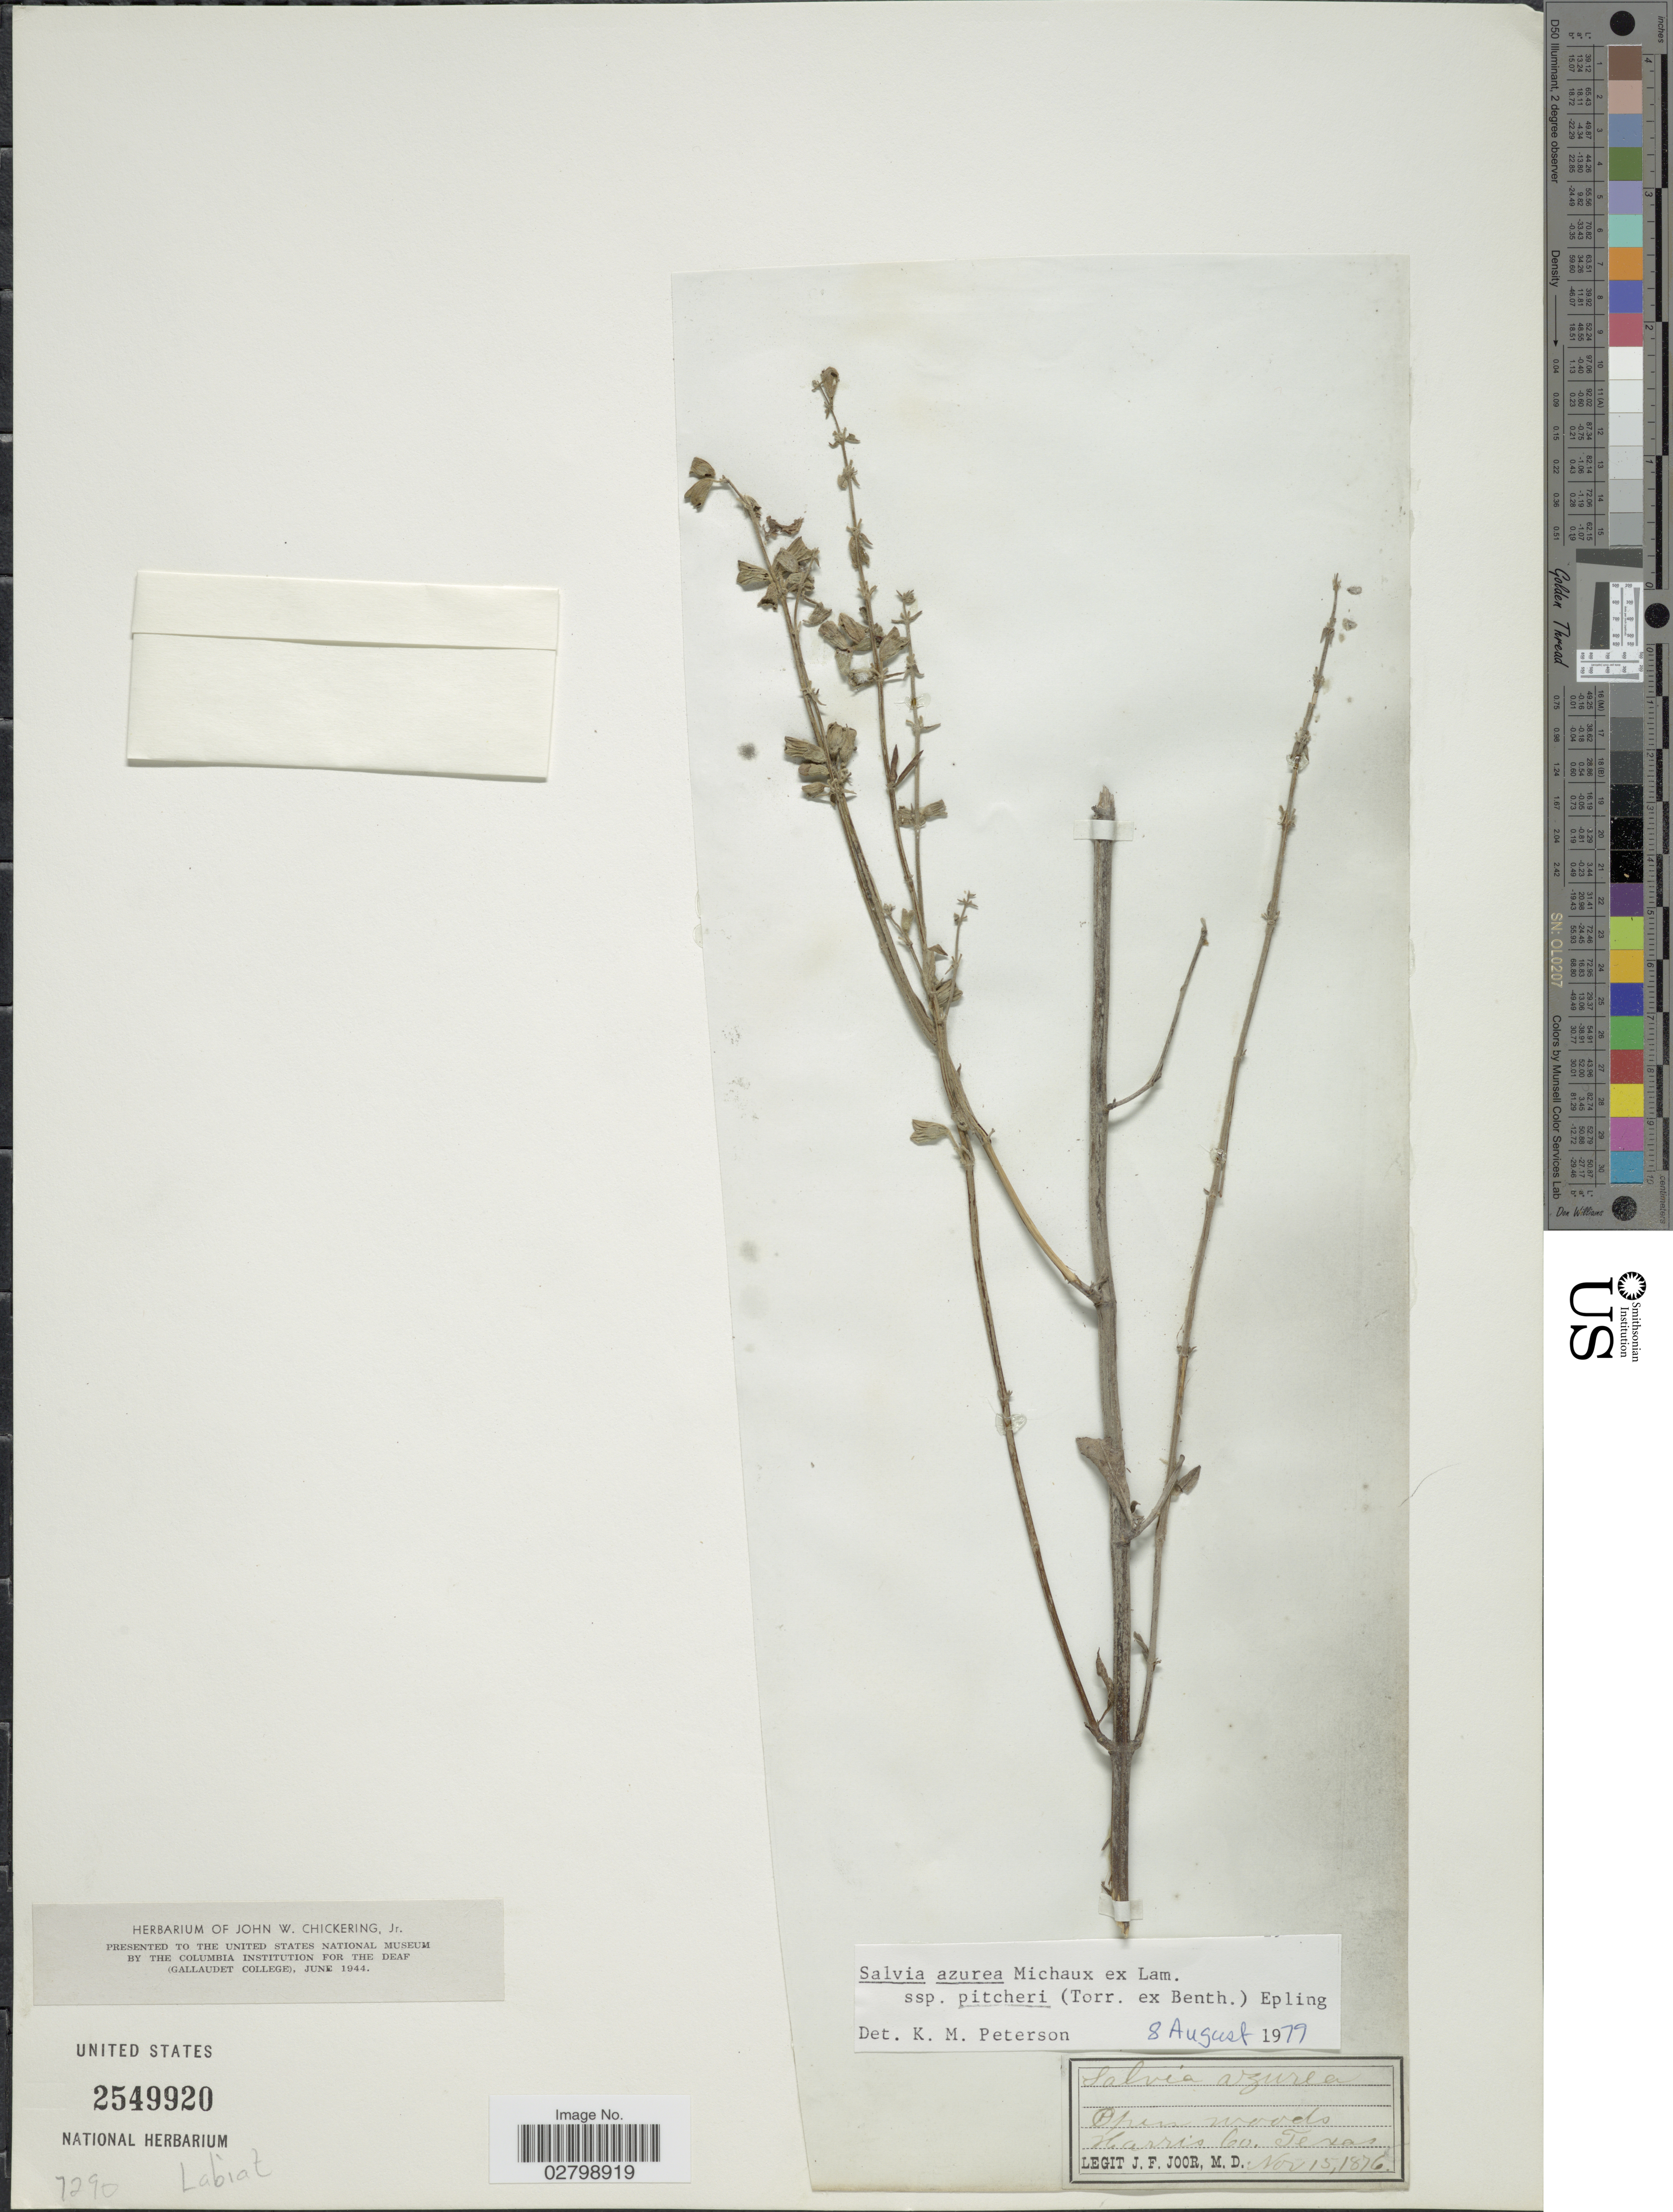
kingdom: Plantae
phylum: Tracheophyta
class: Magnoliopsida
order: Lamiales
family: Lamiaceae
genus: Salvia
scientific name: Salvia azurea subsp. pitcheri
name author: Michx. ex Lam.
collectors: J. F. Joor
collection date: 1876-11-15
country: United States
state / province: Texas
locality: Harris Co.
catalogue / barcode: US 2549920